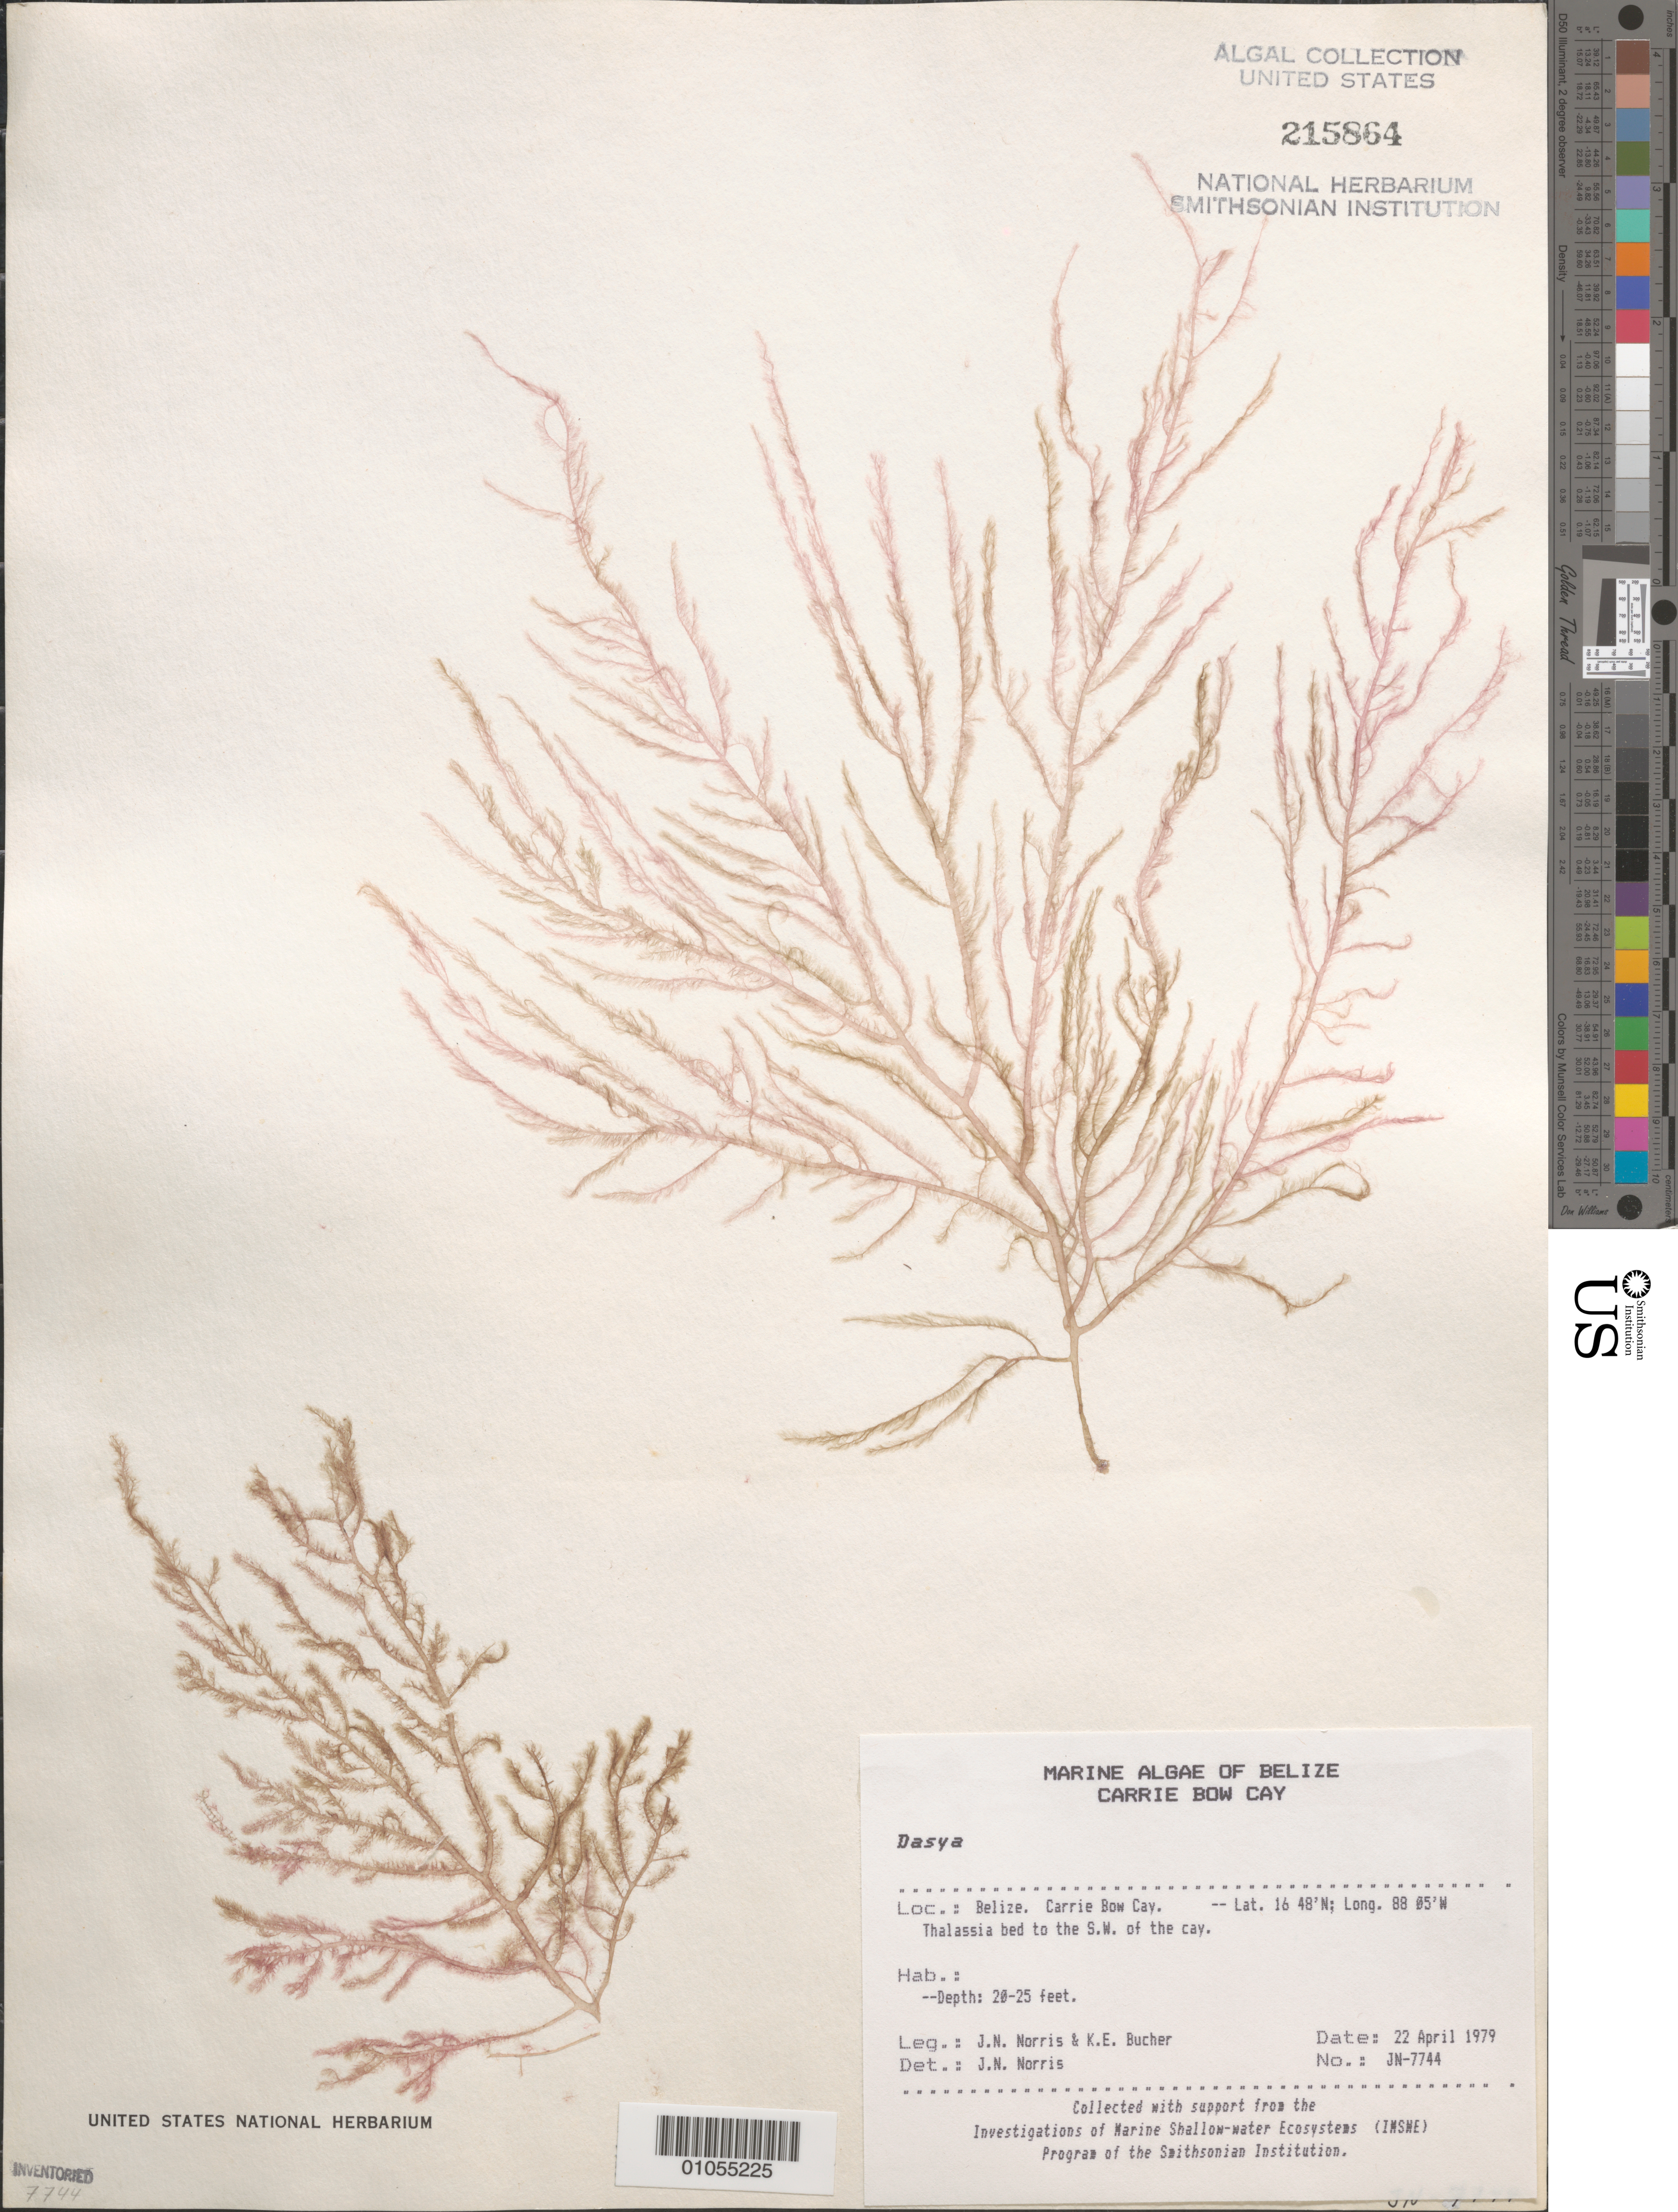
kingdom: Plantae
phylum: Rhodophyta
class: Florideophyceae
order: Ceramiales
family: Dasyaceae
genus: Dasya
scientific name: Dasya sp.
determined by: Norris, James N.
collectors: J. N. Norris & K. E. Bucher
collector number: JN-7744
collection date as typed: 22 Apr 1979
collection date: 1979-04-22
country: Belize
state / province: Stann Creek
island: Carrie Bow Cay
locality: Thalassia bed southwest of the cay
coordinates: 16 48'N, 88 05'W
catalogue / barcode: US 215864